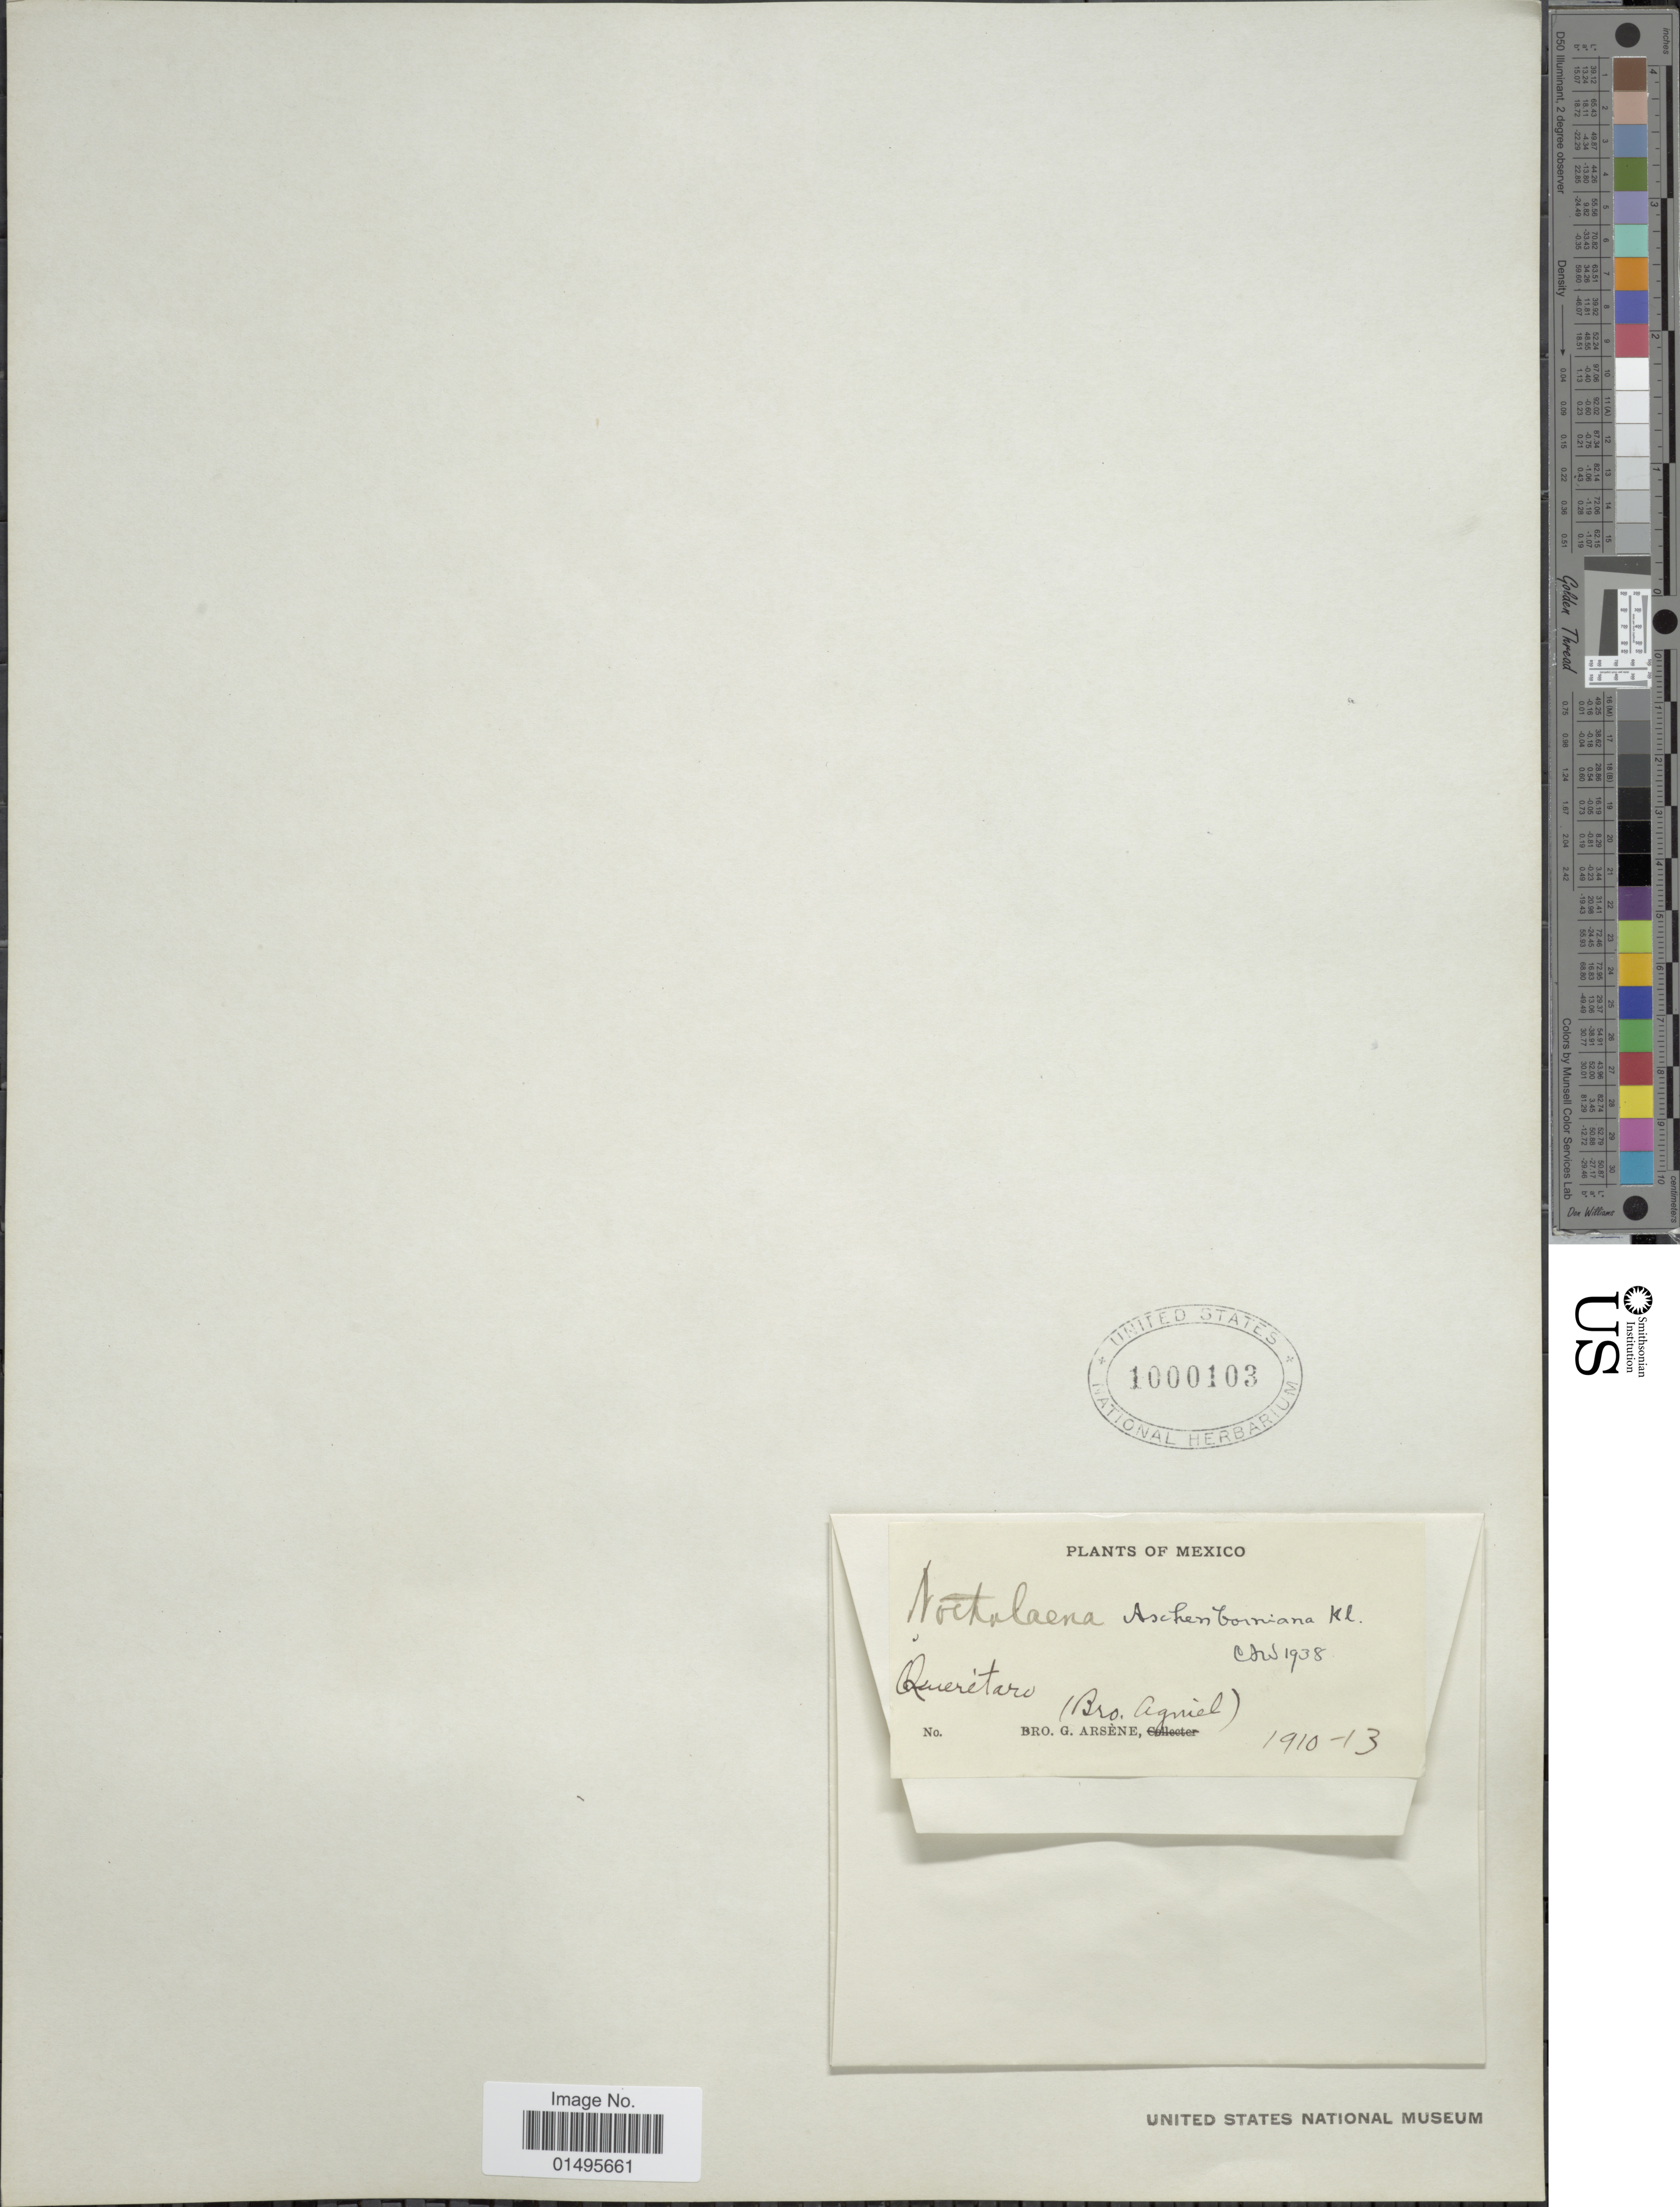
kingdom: Plantae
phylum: Tracheophyta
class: Polypodiopsida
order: Polypodiales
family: Pteridaceae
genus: Notholaena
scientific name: Notholaena aschenborniana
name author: Klotzsch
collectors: Bro. G. Arsène & Bro. Agniel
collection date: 1910/1913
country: Mexico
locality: Queretaro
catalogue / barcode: US 1000103